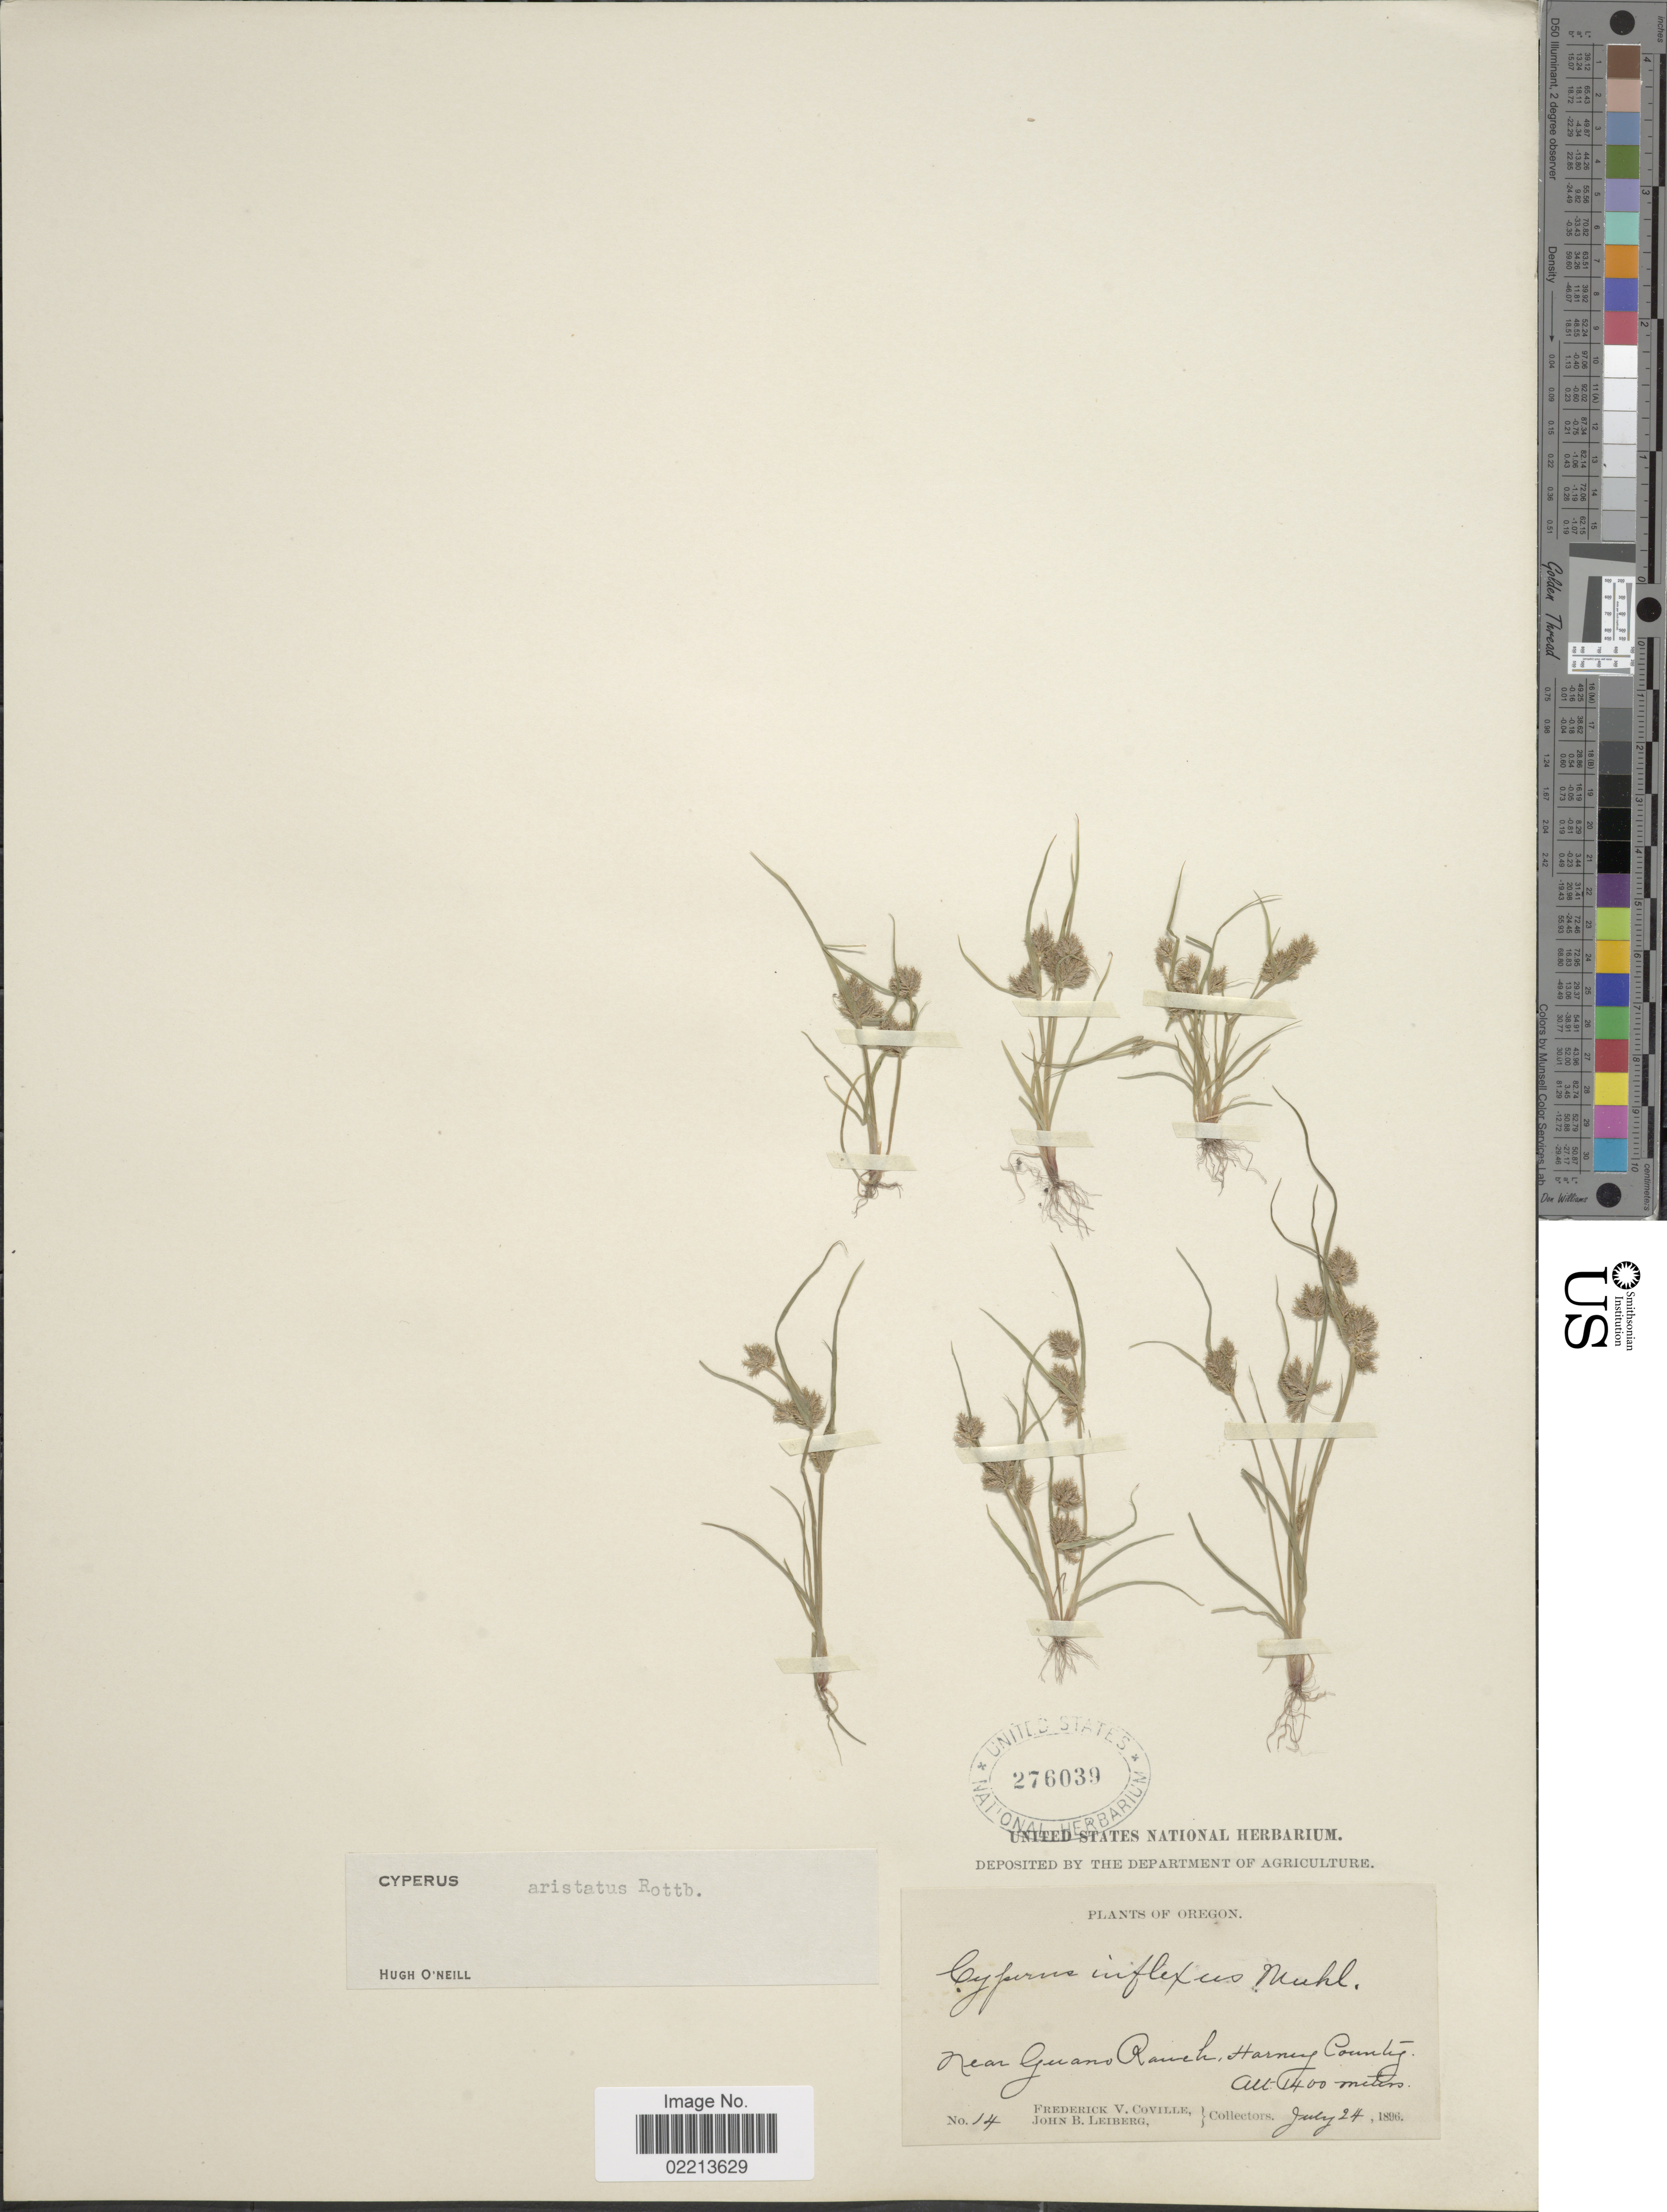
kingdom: Plantae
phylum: Tracheophyta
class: Liliopsida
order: Poales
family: Cyperaceae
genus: Cyperus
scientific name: Cyperus squarrosus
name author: L.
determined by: Strong, Mark T., (BOT), Smithsonian Institution - National Museum of Natural History (UNITED STATES)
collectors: F. V. Coville & J. Leiberg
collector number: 14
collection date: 1896-07-24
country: United States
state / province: Oregon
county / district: Harney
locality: Near Guano Ranch, Harney County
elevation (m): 1400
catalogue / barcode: US 276039